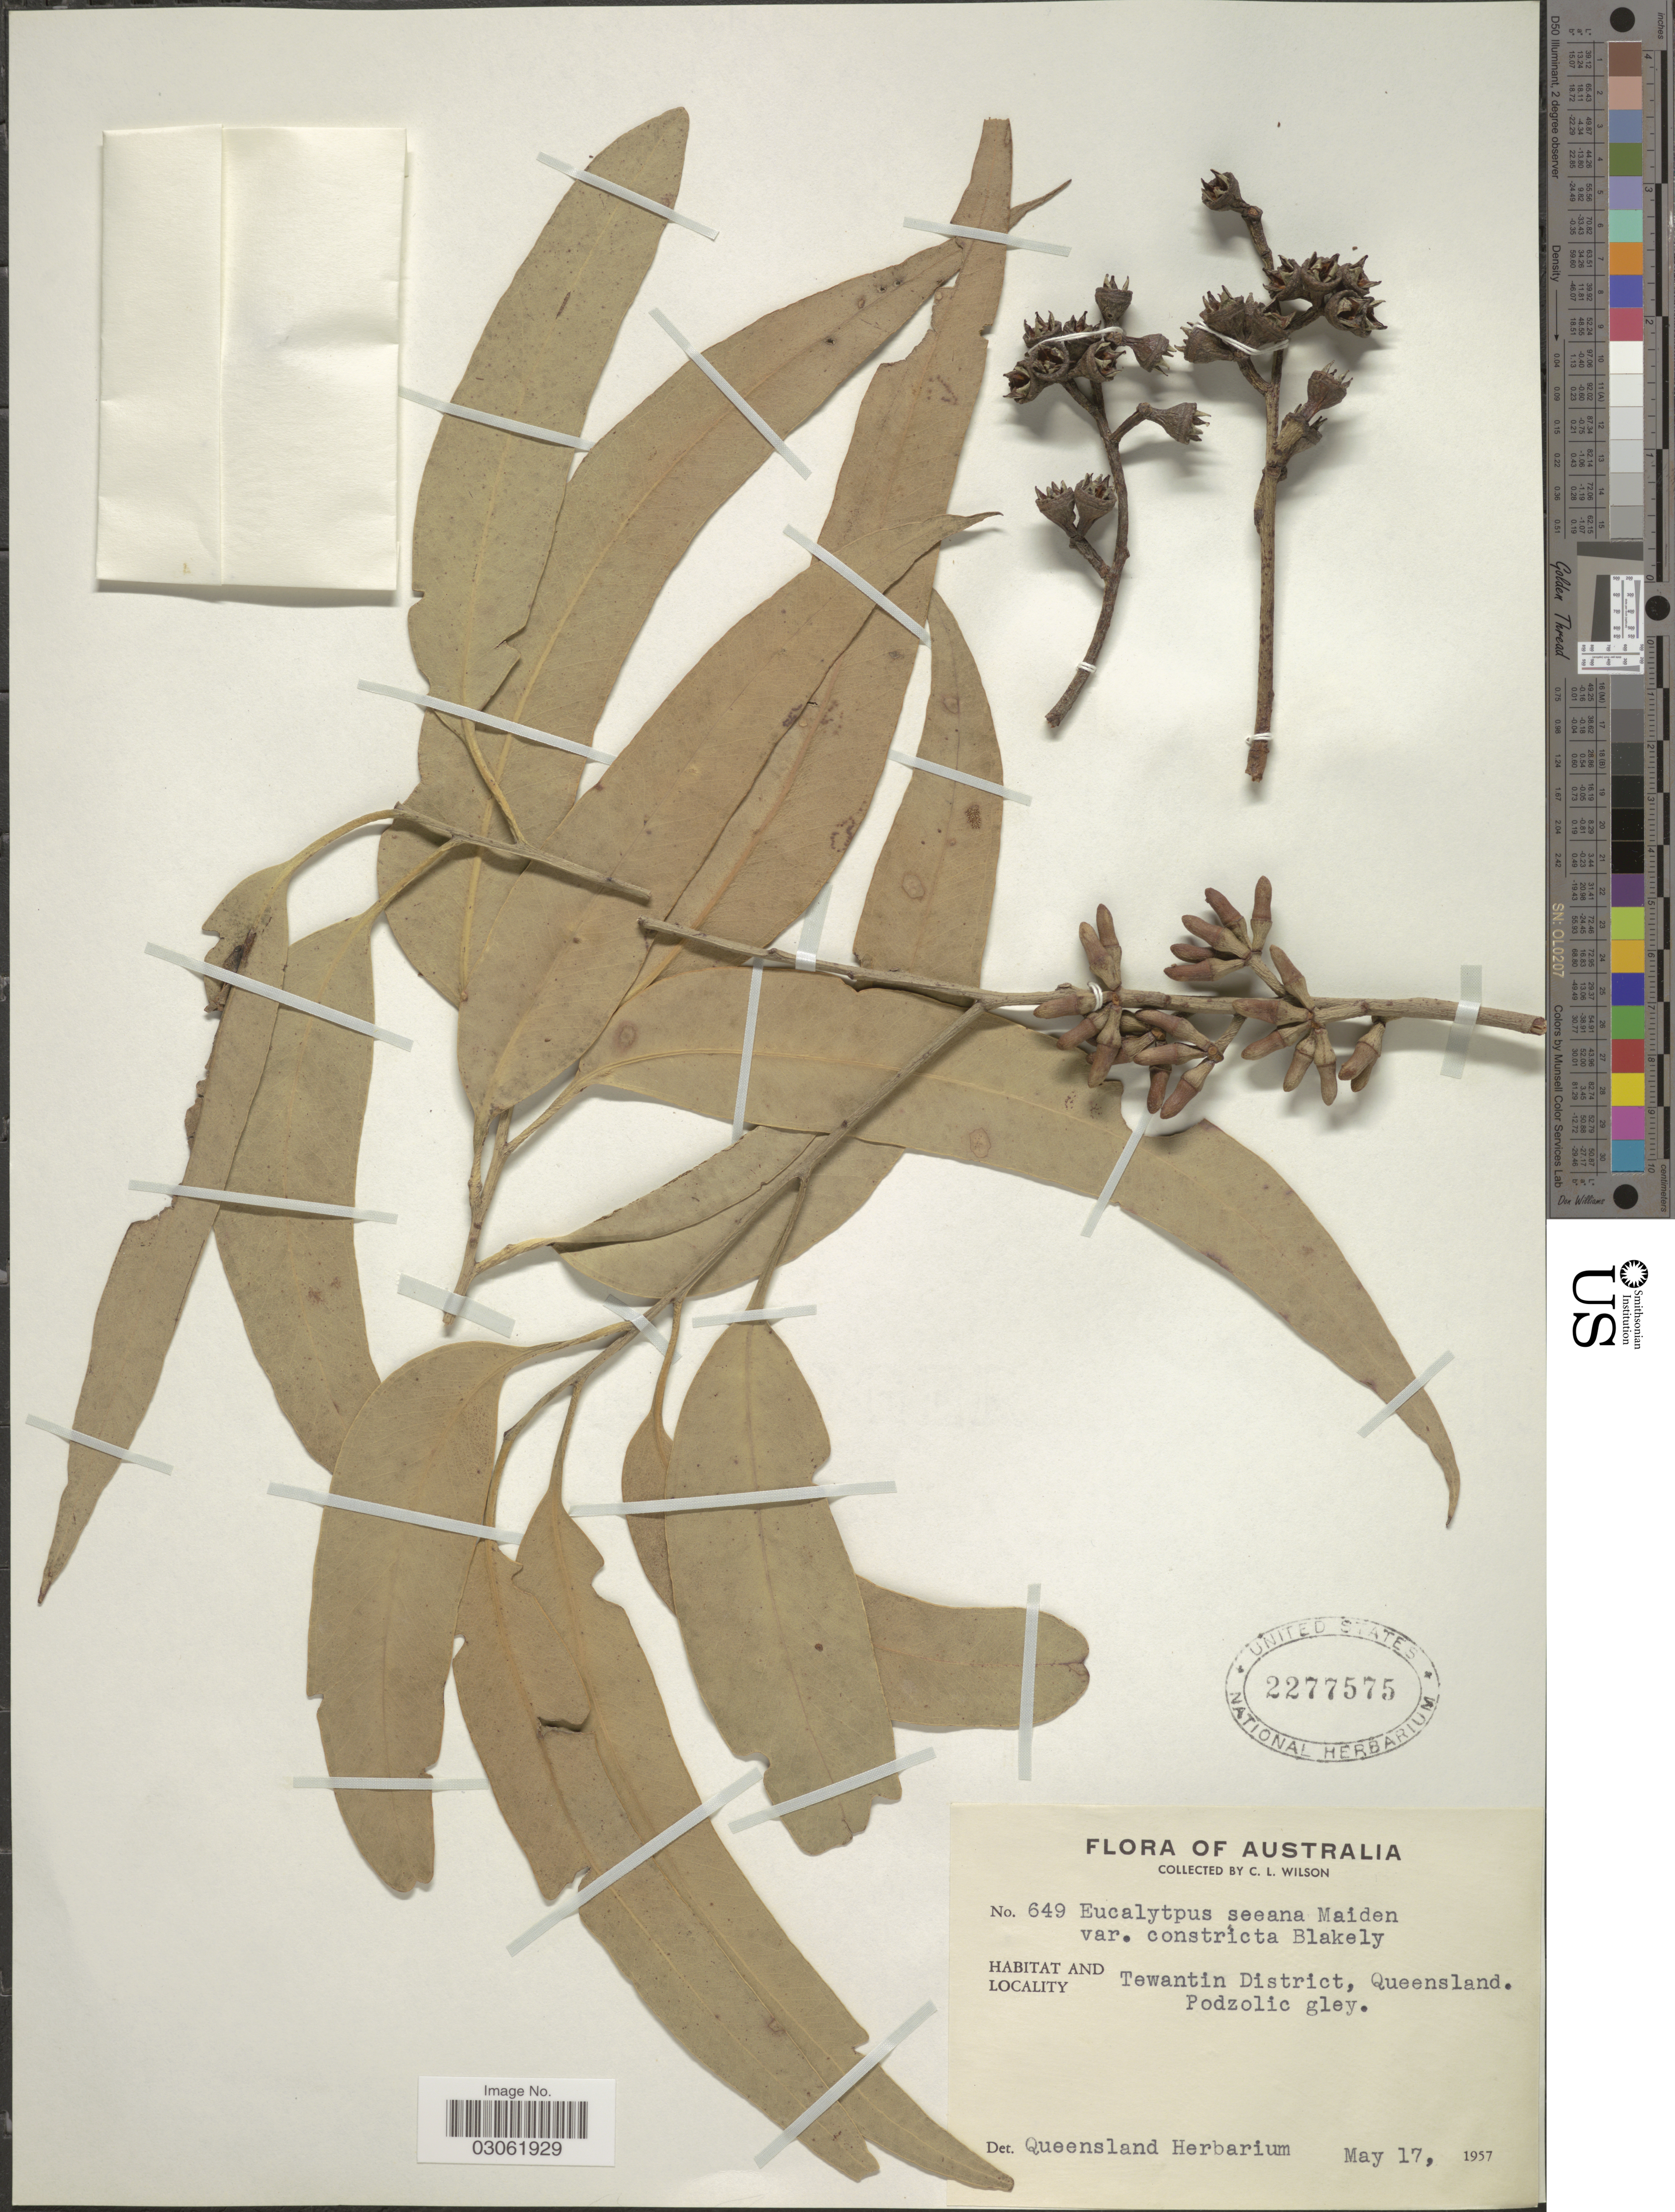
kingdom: Plantae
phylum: Tracheophyta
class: Magnoliopsida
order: Myrtales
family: Myrtaceae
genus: Eucalyptus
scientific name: Eucalyptus seeana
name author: Maiden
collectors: C. L. Wilson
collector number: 649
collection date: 1957-05-17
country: Australia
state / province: Queensland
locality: Tewantin District.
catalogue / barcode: US 2277575